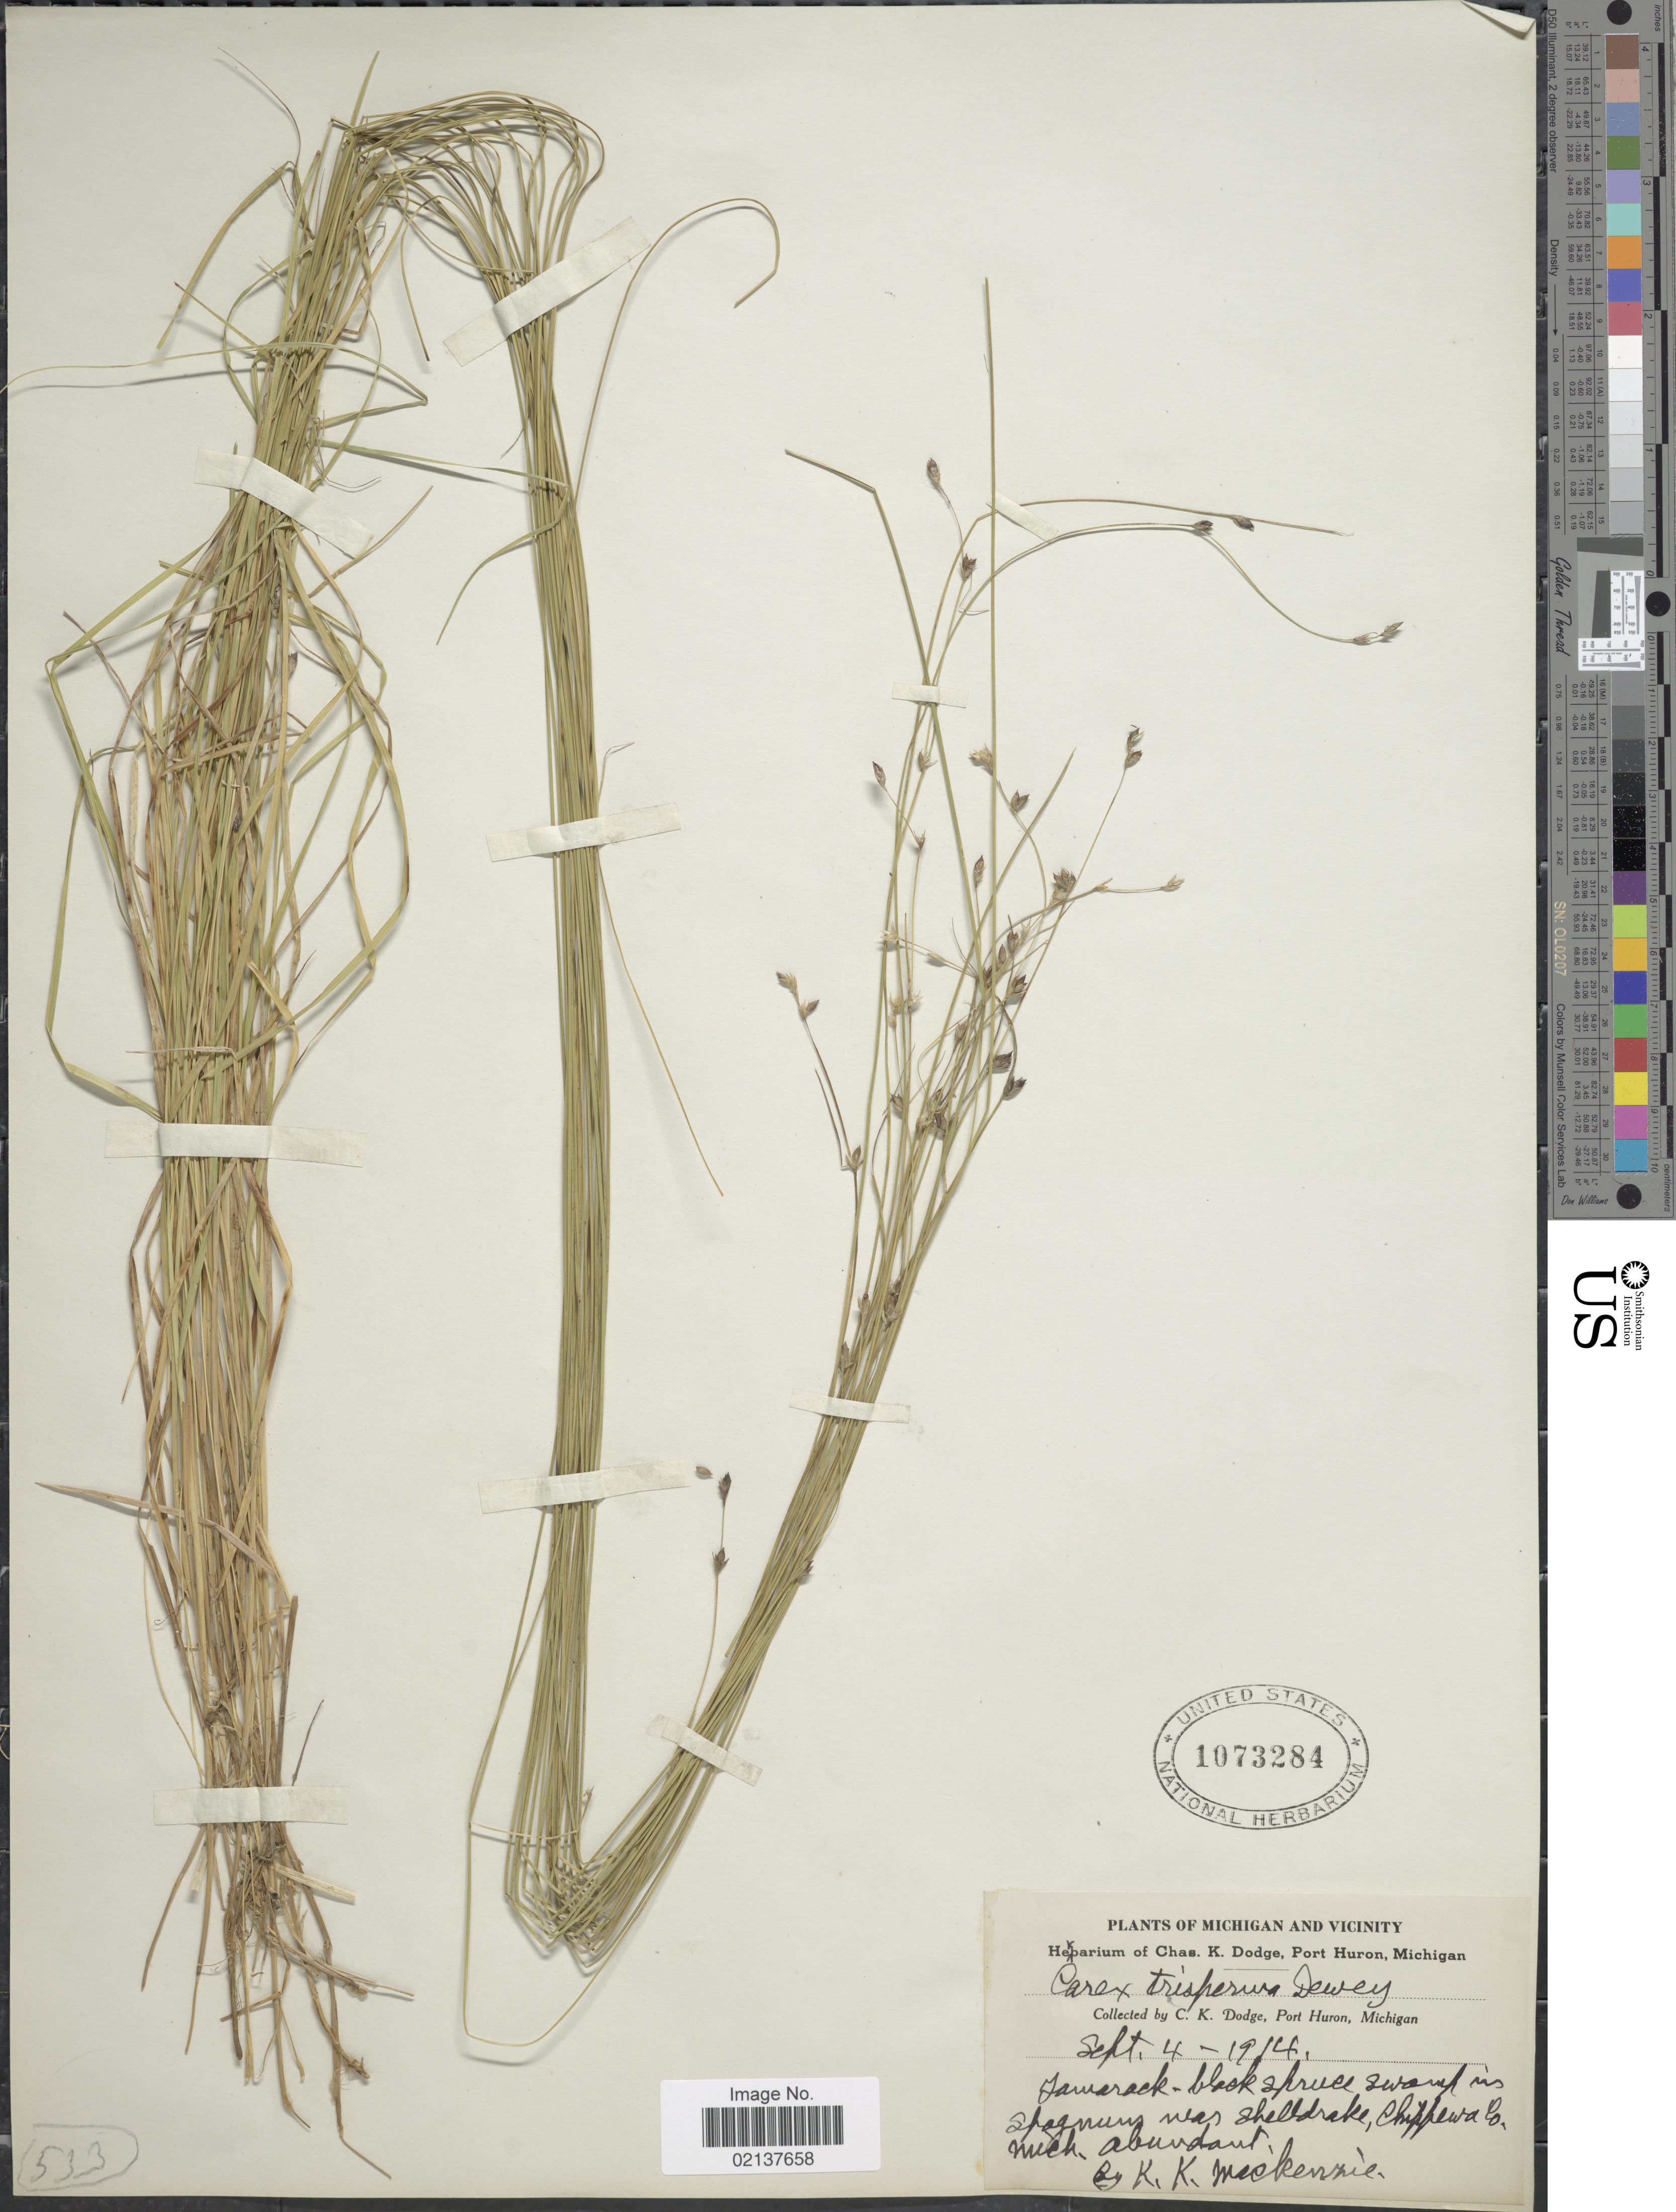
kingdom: Plantae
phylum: Tracheophyta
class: Liliopsida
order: Poales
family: Cyperaceae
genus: Carex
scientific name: Carex trisperma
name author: Dewey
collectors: C. K. Dodge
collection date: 1914-09-04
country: United States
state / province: Michigan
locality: Michigan and Vicinity, Port Huron, Tamarack, Chippewa Co., Mich.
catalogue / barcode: US 1073284